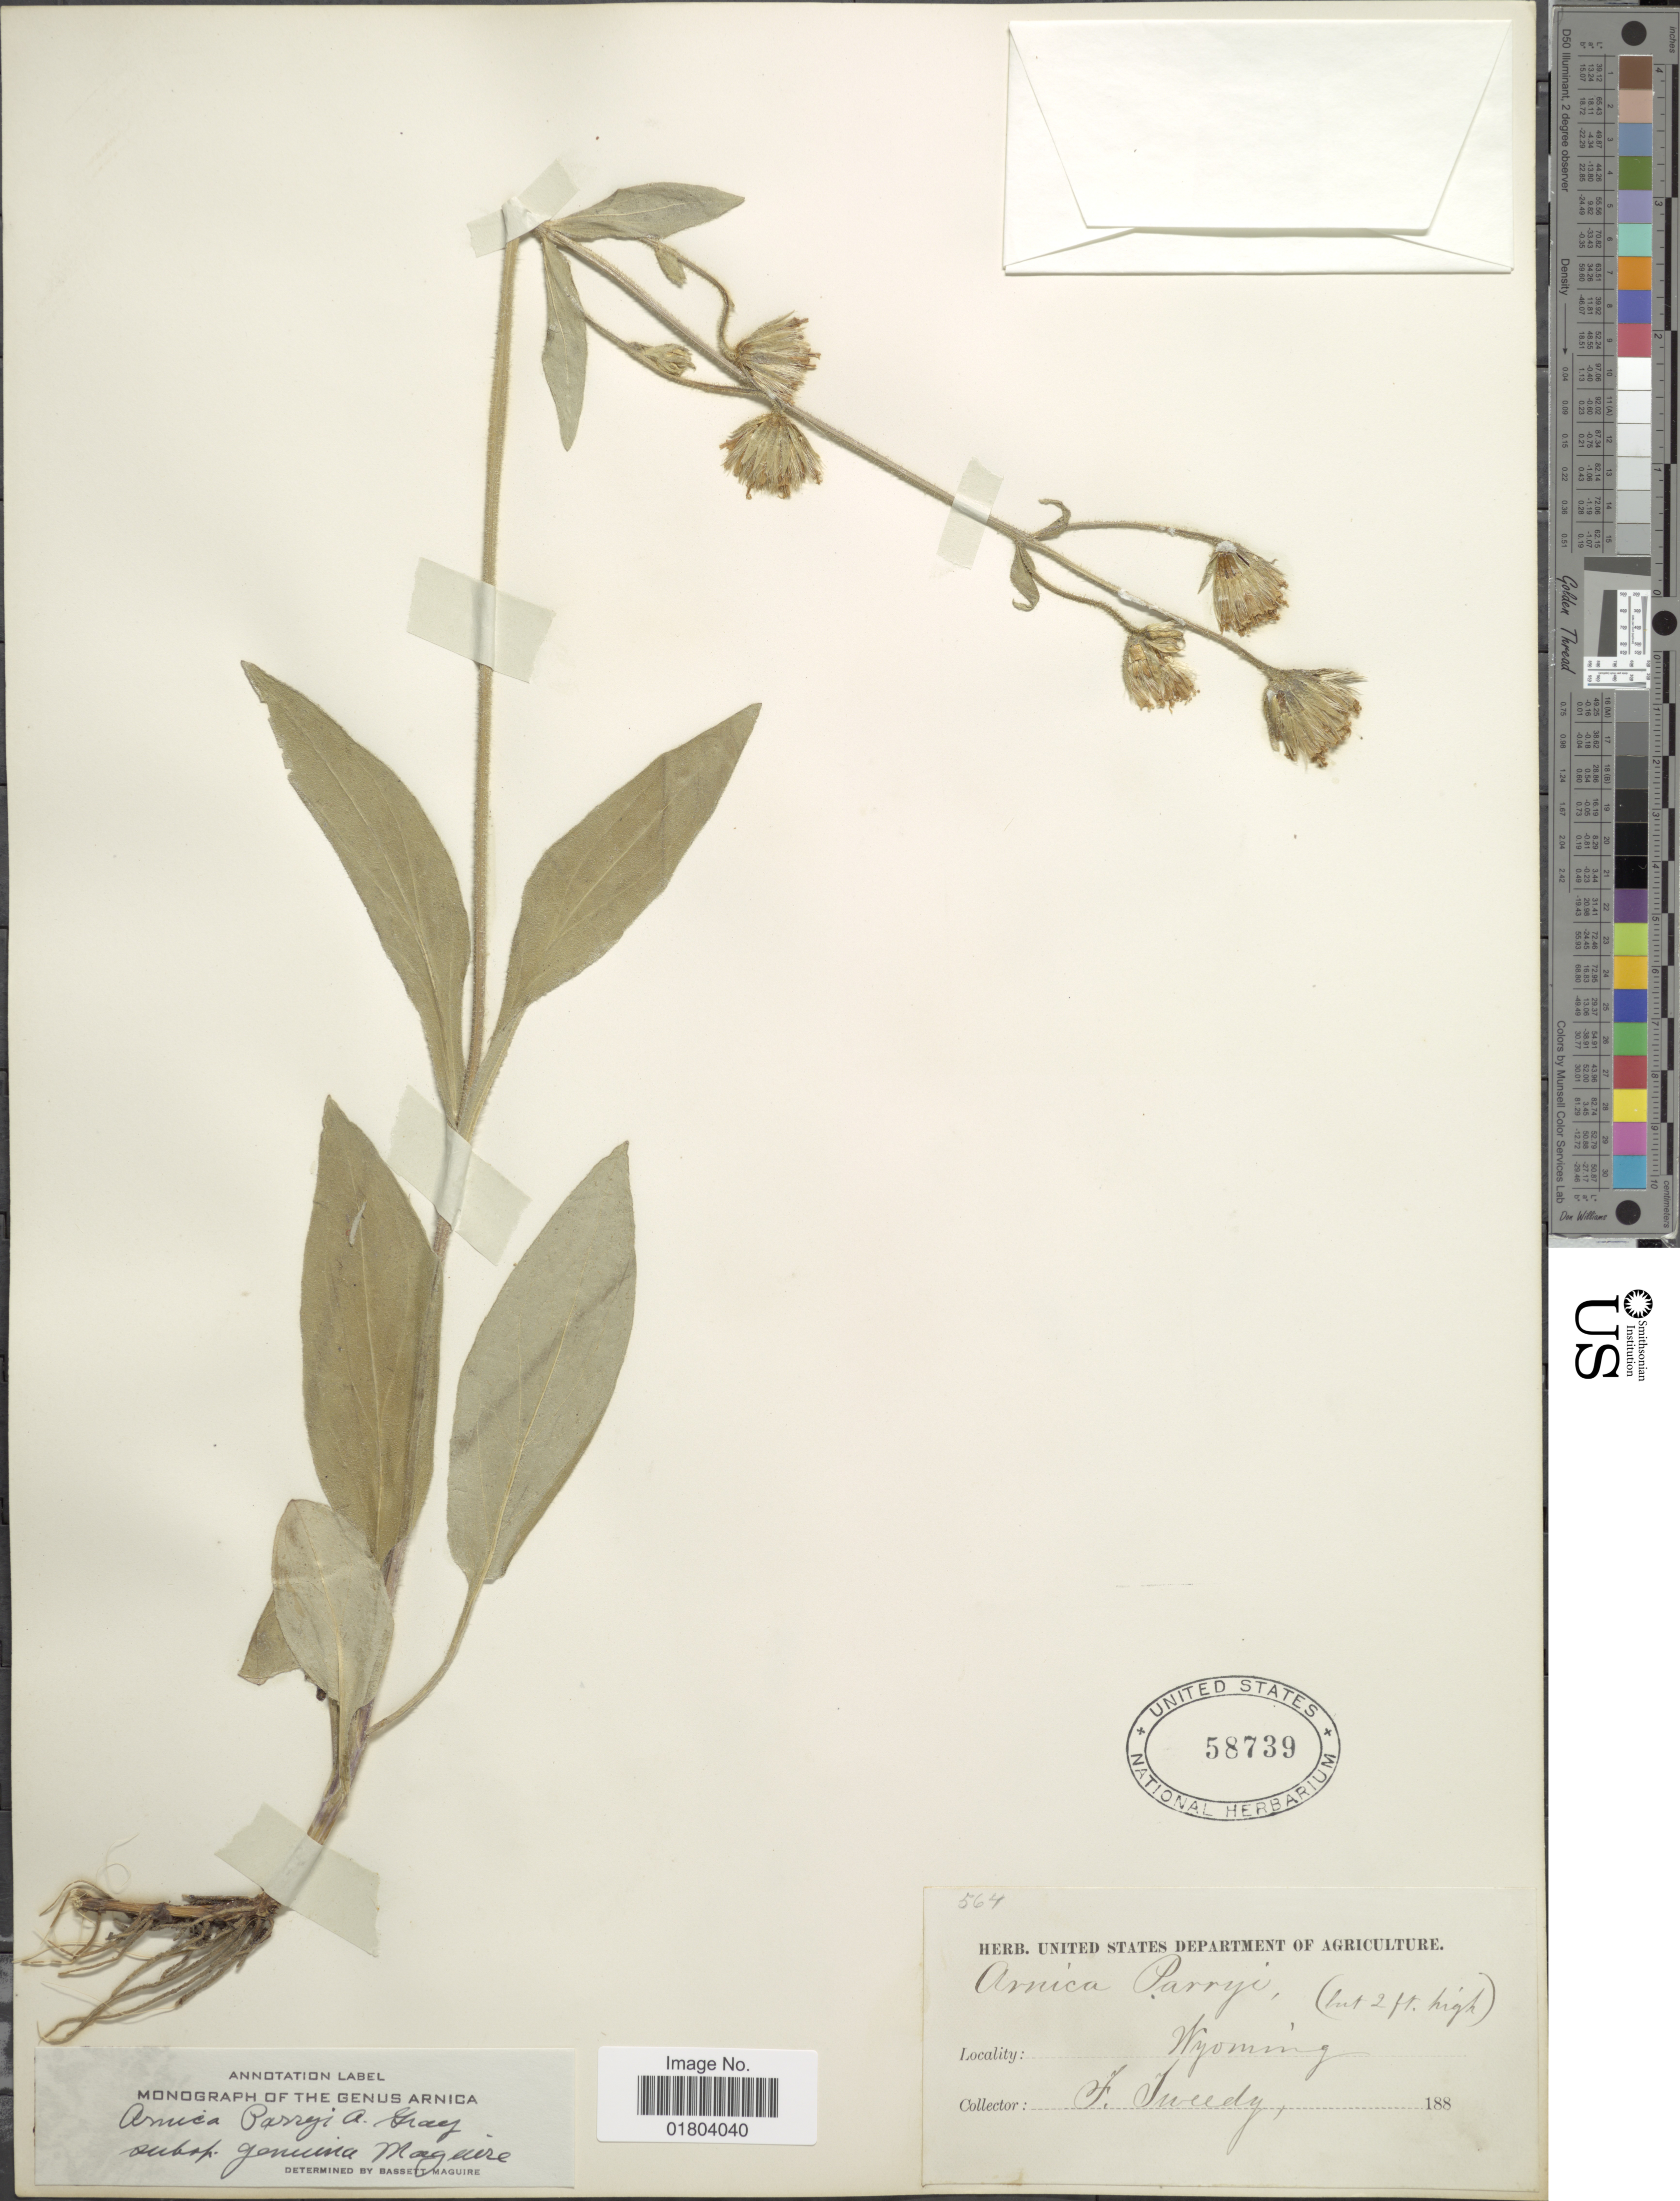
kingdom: Plantae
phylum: Tracheophyta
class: Magnoliopsida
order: Asterales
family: Asteraceae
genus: Arnica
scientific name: Arnica parryi subsp. genuina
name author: Maguire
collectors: F. Tweedy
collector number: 564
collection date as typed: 188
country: United States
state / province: Wyoming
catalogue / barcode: US 58739